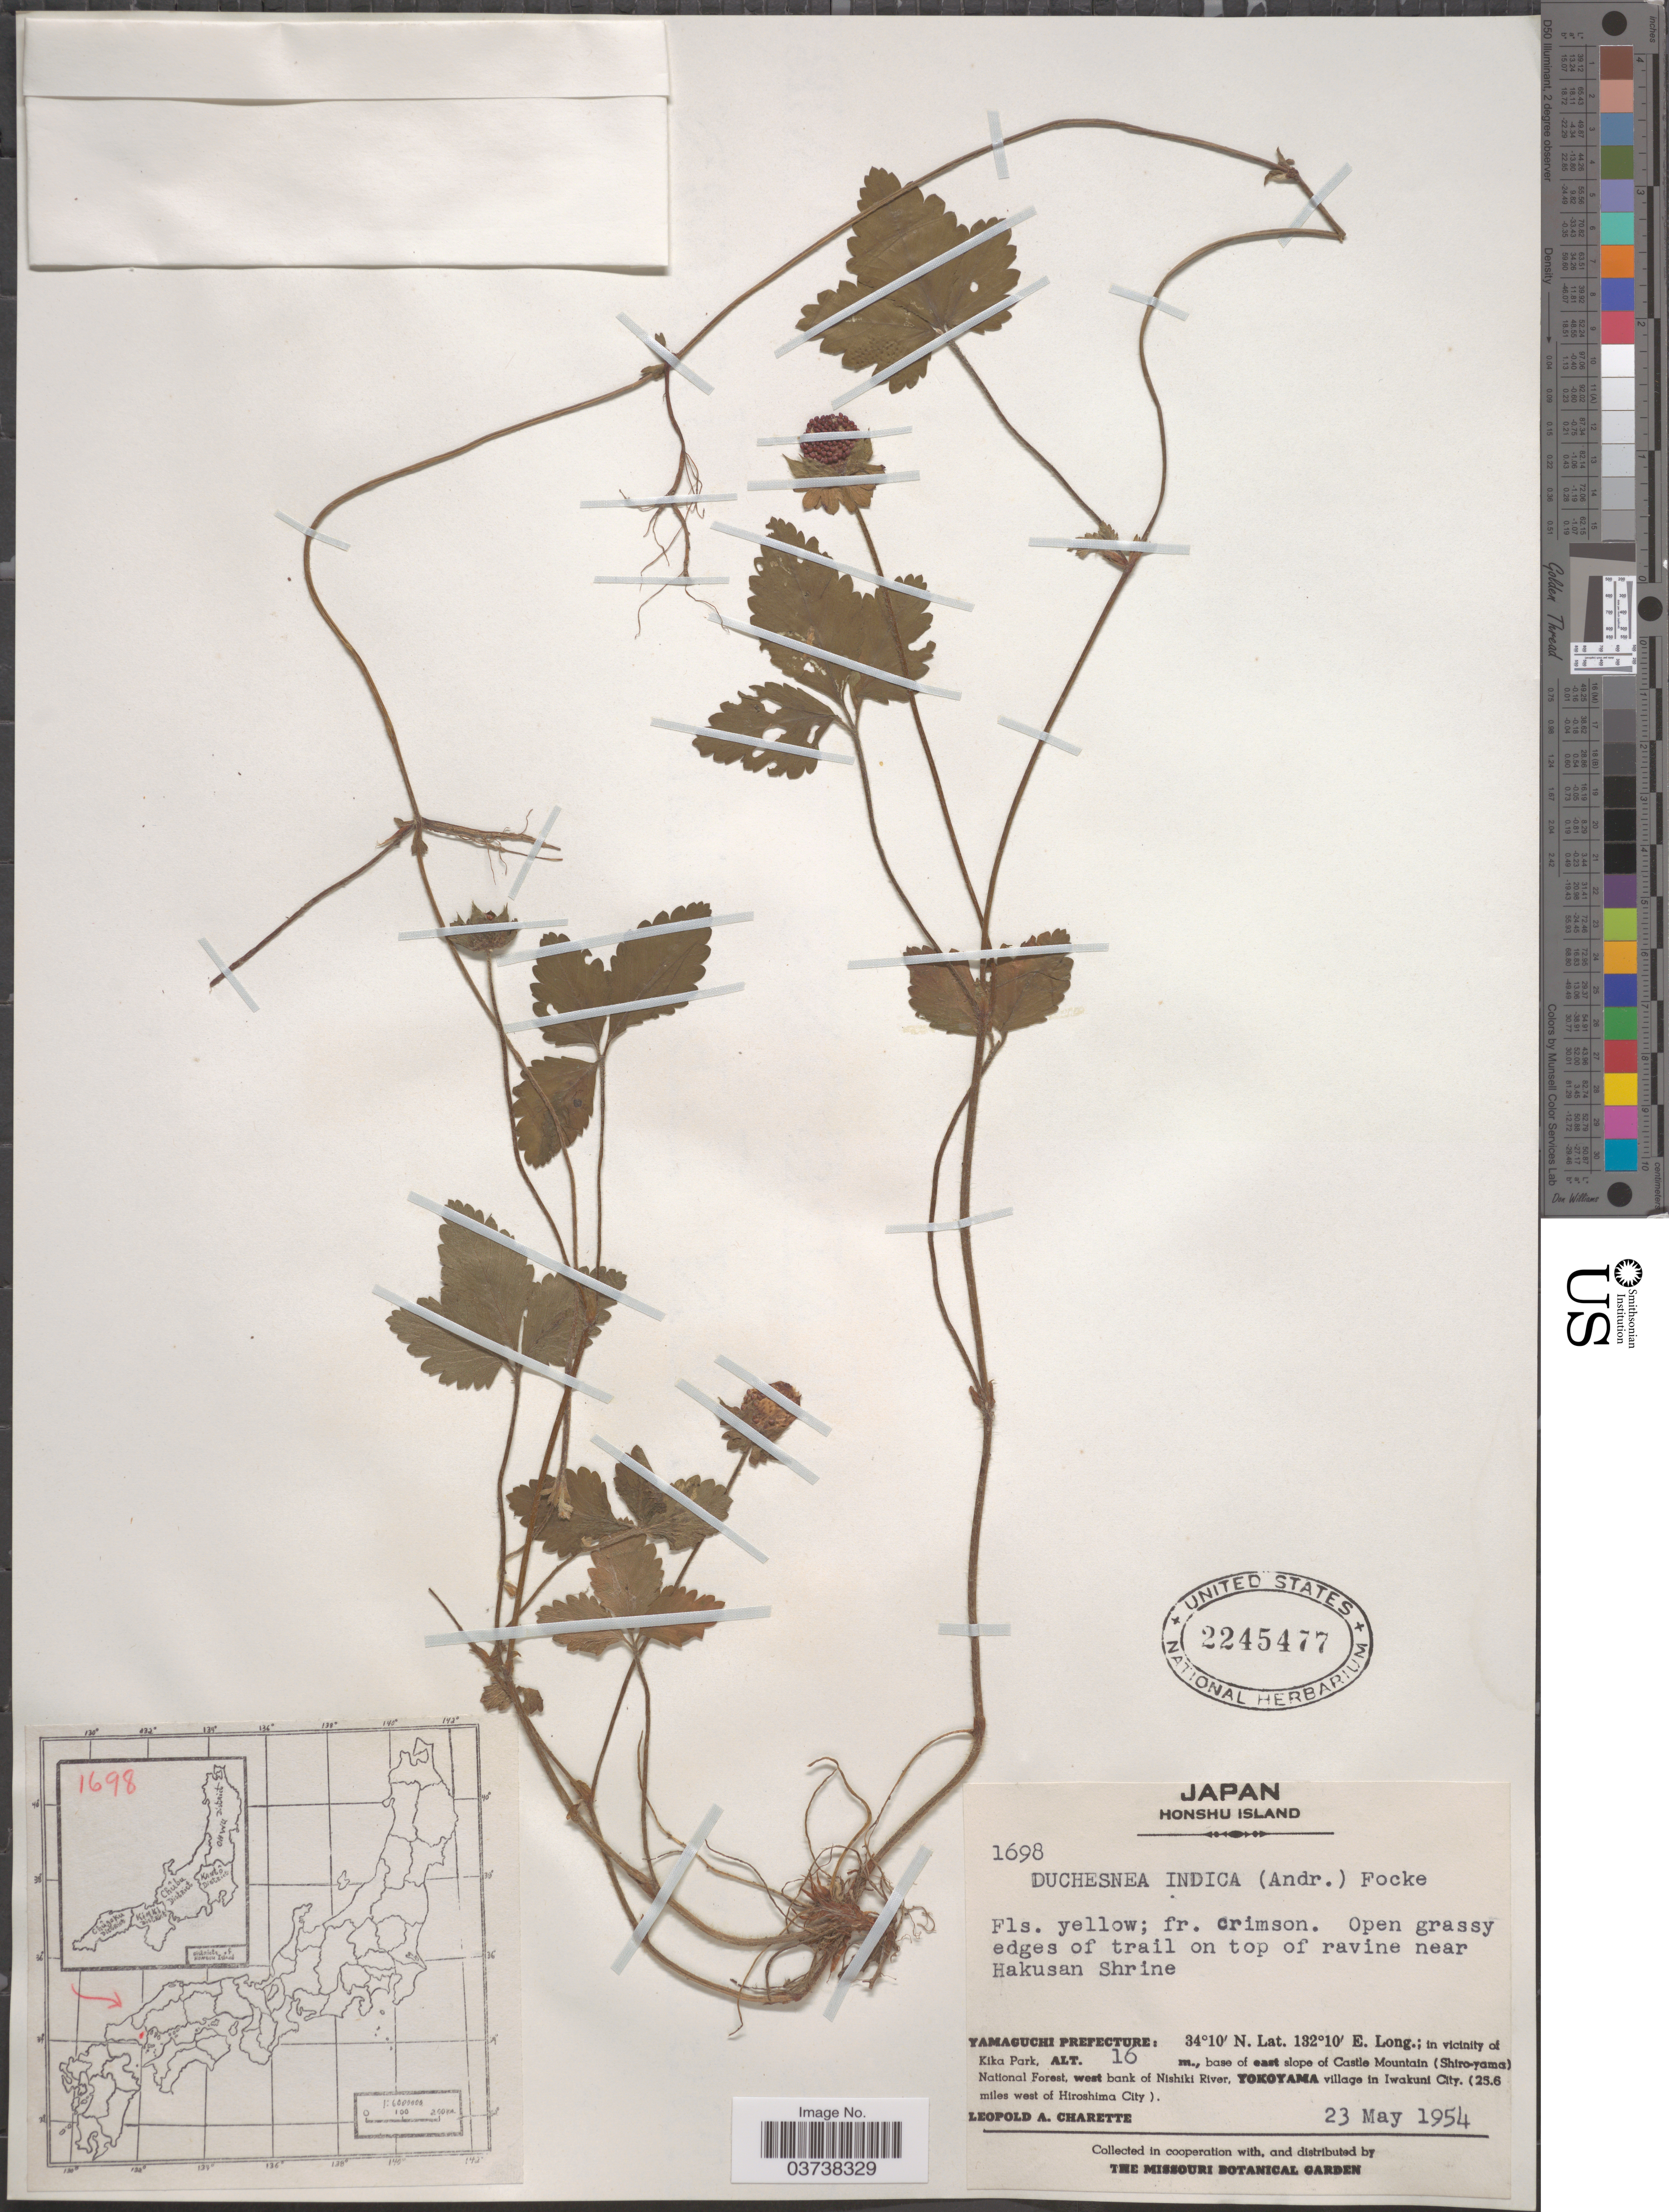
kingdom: Plantae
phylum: Tracheophyta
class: Magnoliopsida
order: Rosales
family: Rosaceae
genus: Potentilla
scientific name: Potentilla indica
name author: (Andrews) Th. Wolf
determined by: Strong, Mark T., (BOT), Smithsonian Institution - National Museum of Natural History (UNITED STATES)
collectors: L. A. Charette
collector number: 1698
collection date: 1954-05-23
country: Japan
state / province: Yamaguti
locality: Honshu Island. Yamaguchi Prefecture; in vicinity of Kika Park, base of east slope of Castle Mountain (Shiro-yama) National Forest, west bank of Nishiki River, Yokoyama village in Iwakuni City. (25.6 miles west of Hiroshima City).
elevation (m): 16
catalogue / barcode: US 2245477